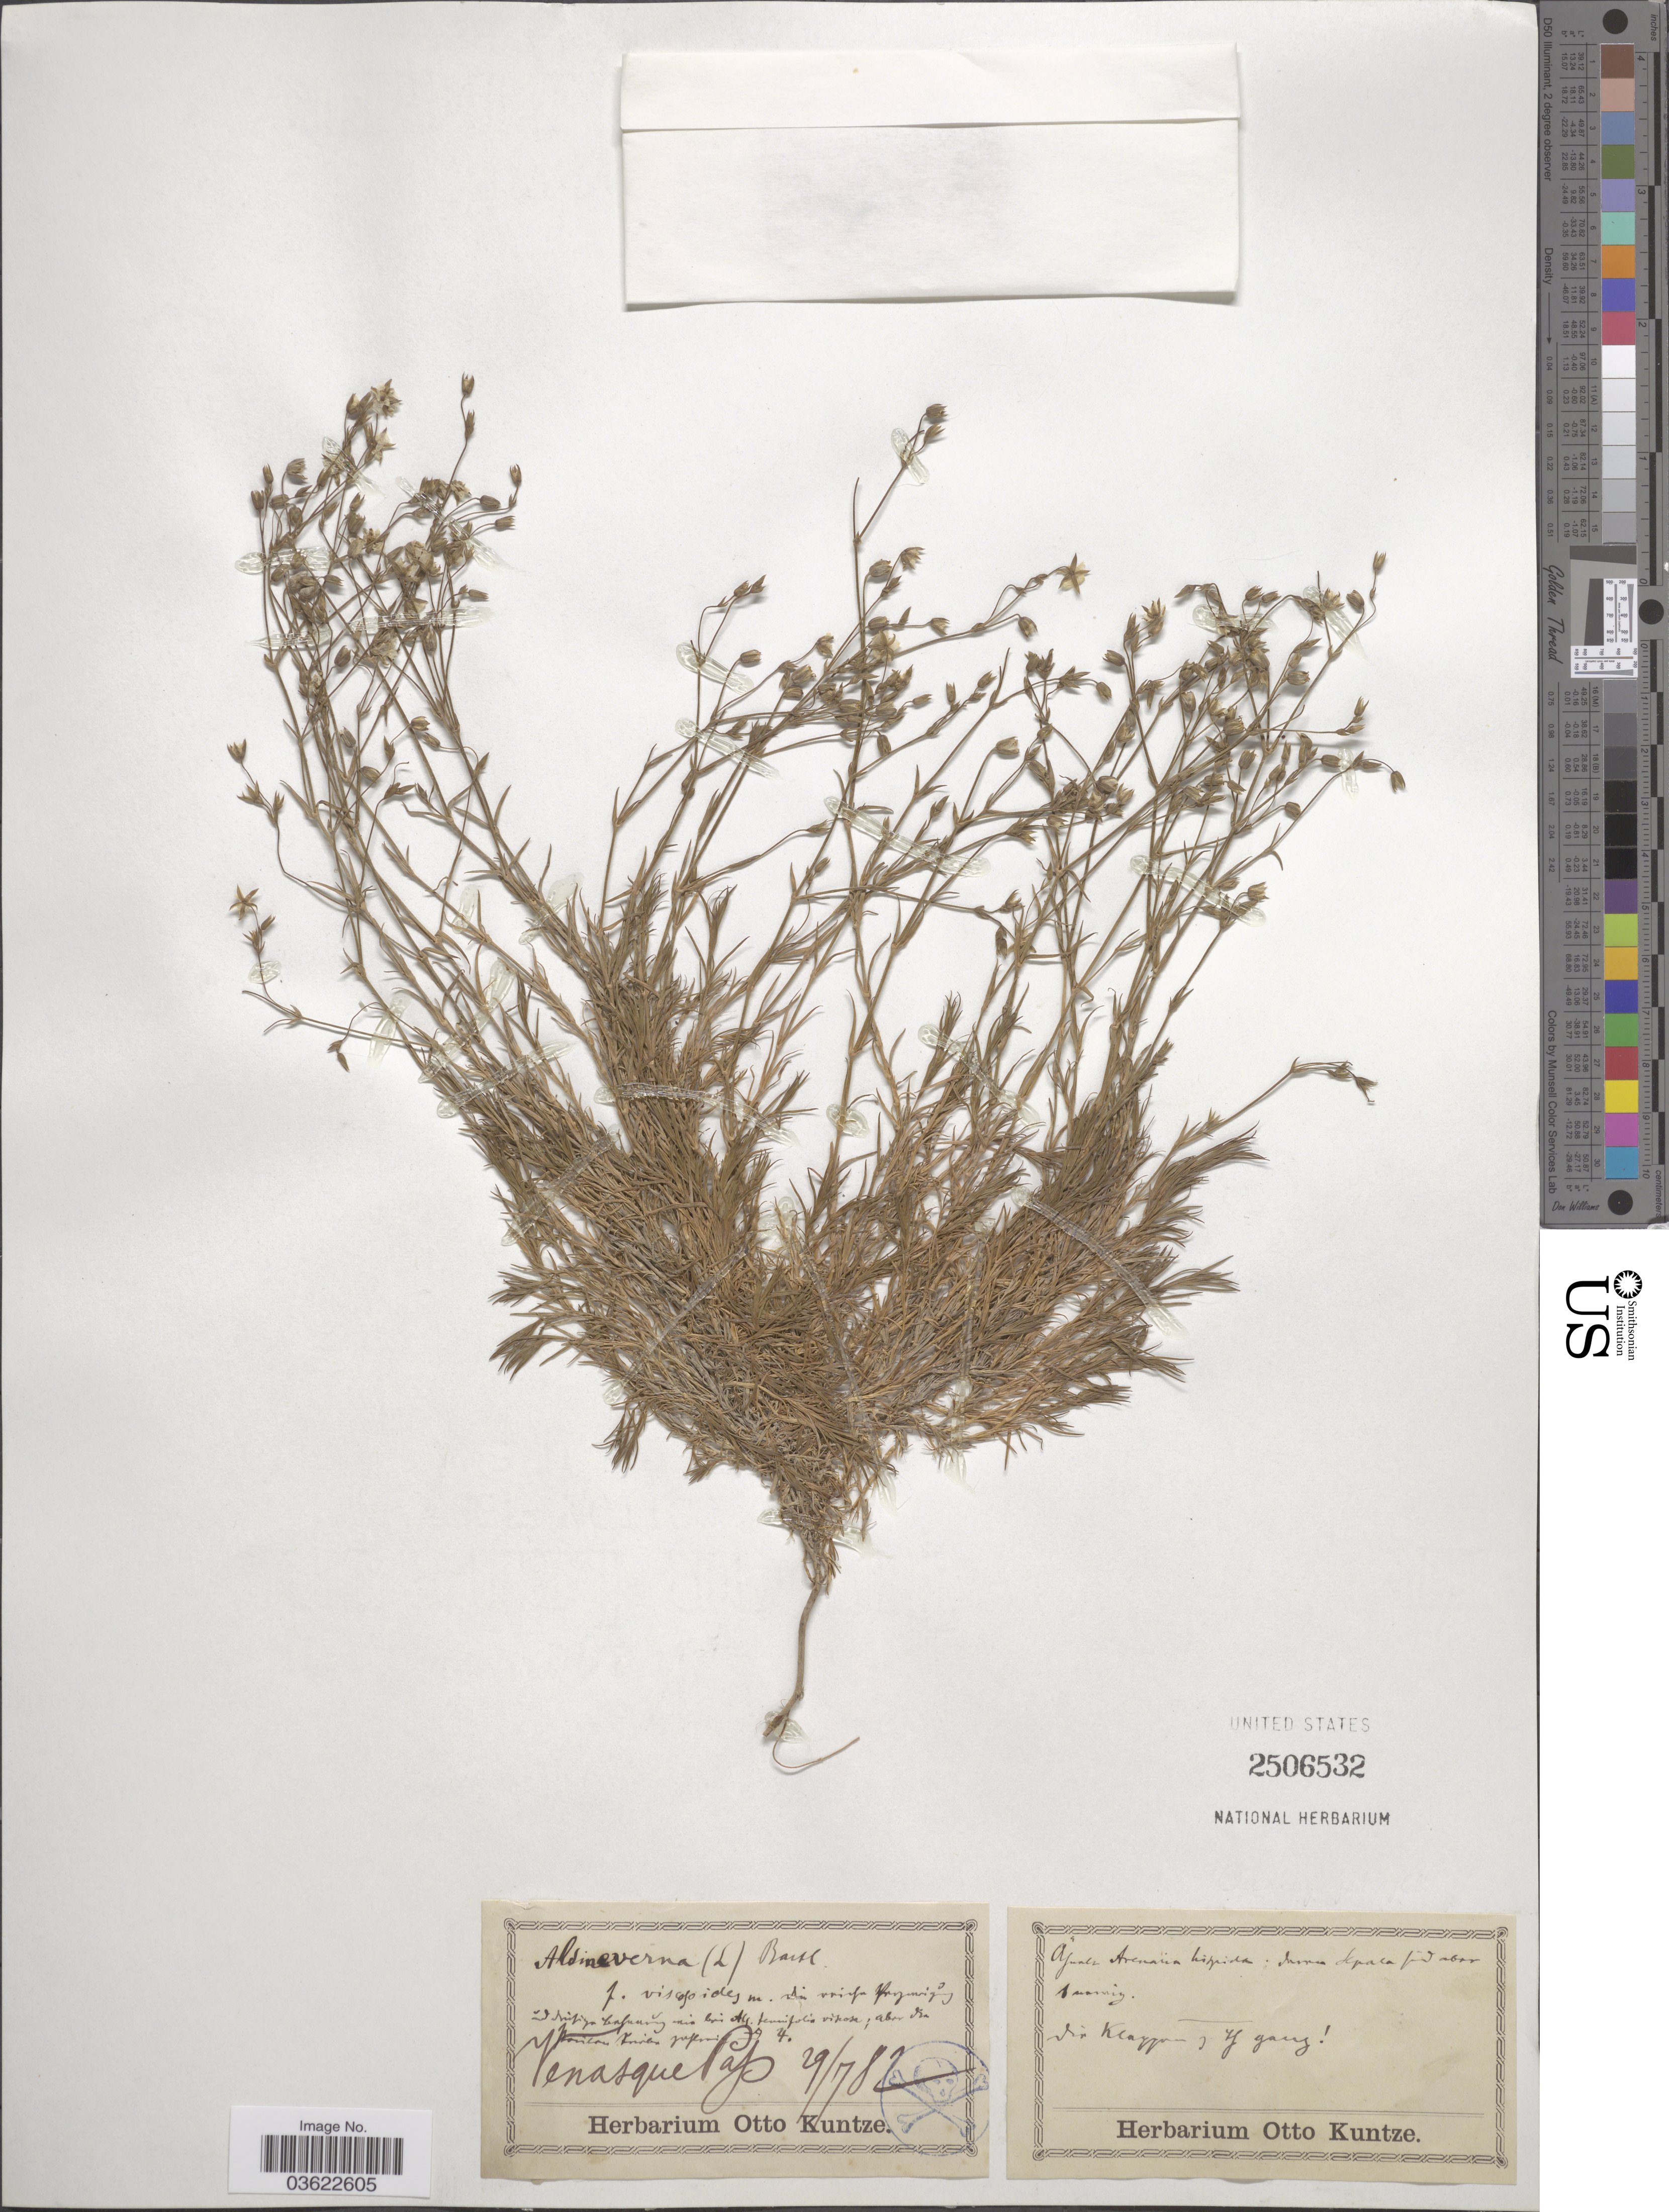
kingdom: Plantae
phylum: Tracheophyta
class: Magnoliopsida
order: Caryophyllales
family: Caryophyllaceae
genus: Arenaria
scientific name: Arenaria verna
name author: L.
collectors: ex herb. Otto Kuntze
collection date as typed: Transcribed d/m/y: 29/7/82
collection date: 1882-07-29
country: France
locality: Venasque Pass.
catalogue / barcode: US 2506532